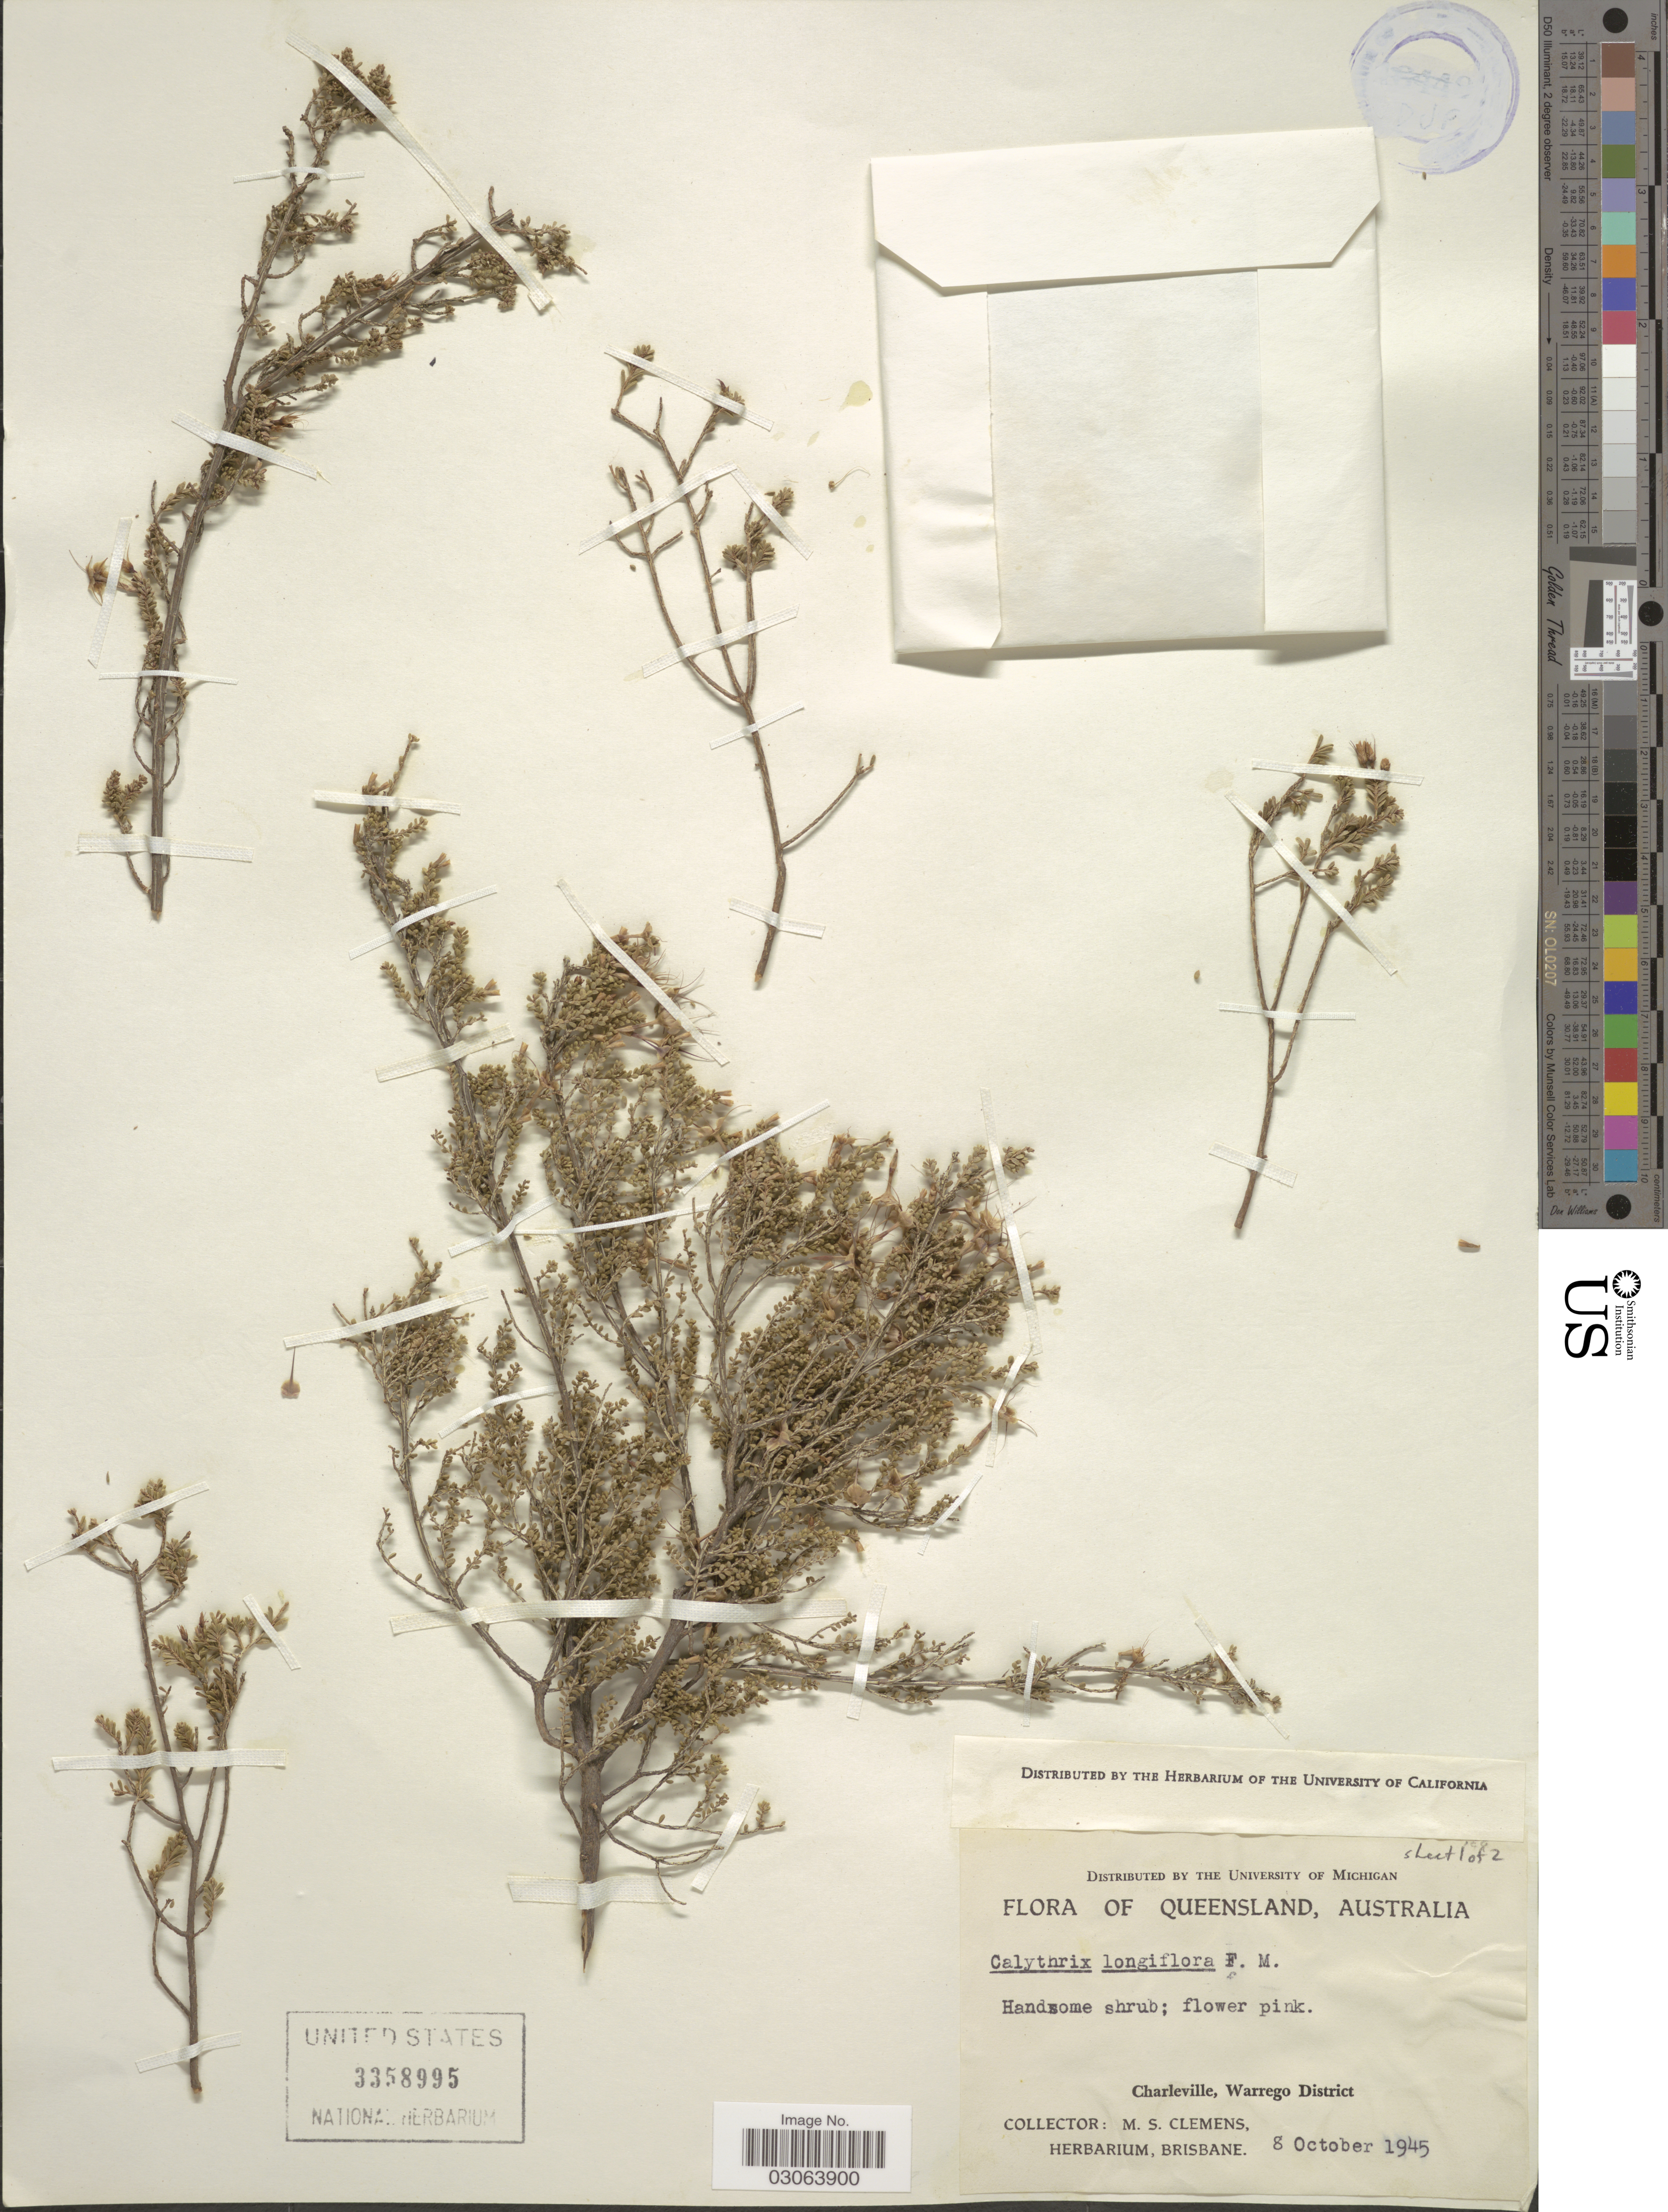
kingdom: Plantae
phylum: Tracheophyta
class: Magnoliopsida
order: Myrtales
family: Myrtaceae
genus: Calytrix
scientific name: Calytrix longiflora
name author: (F. Muell.) Benth.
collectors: M. S. Clemens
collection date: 1945-10-08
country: Australia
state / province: Queensland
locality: Charleville, Warrego District.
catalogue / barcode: US 3358995